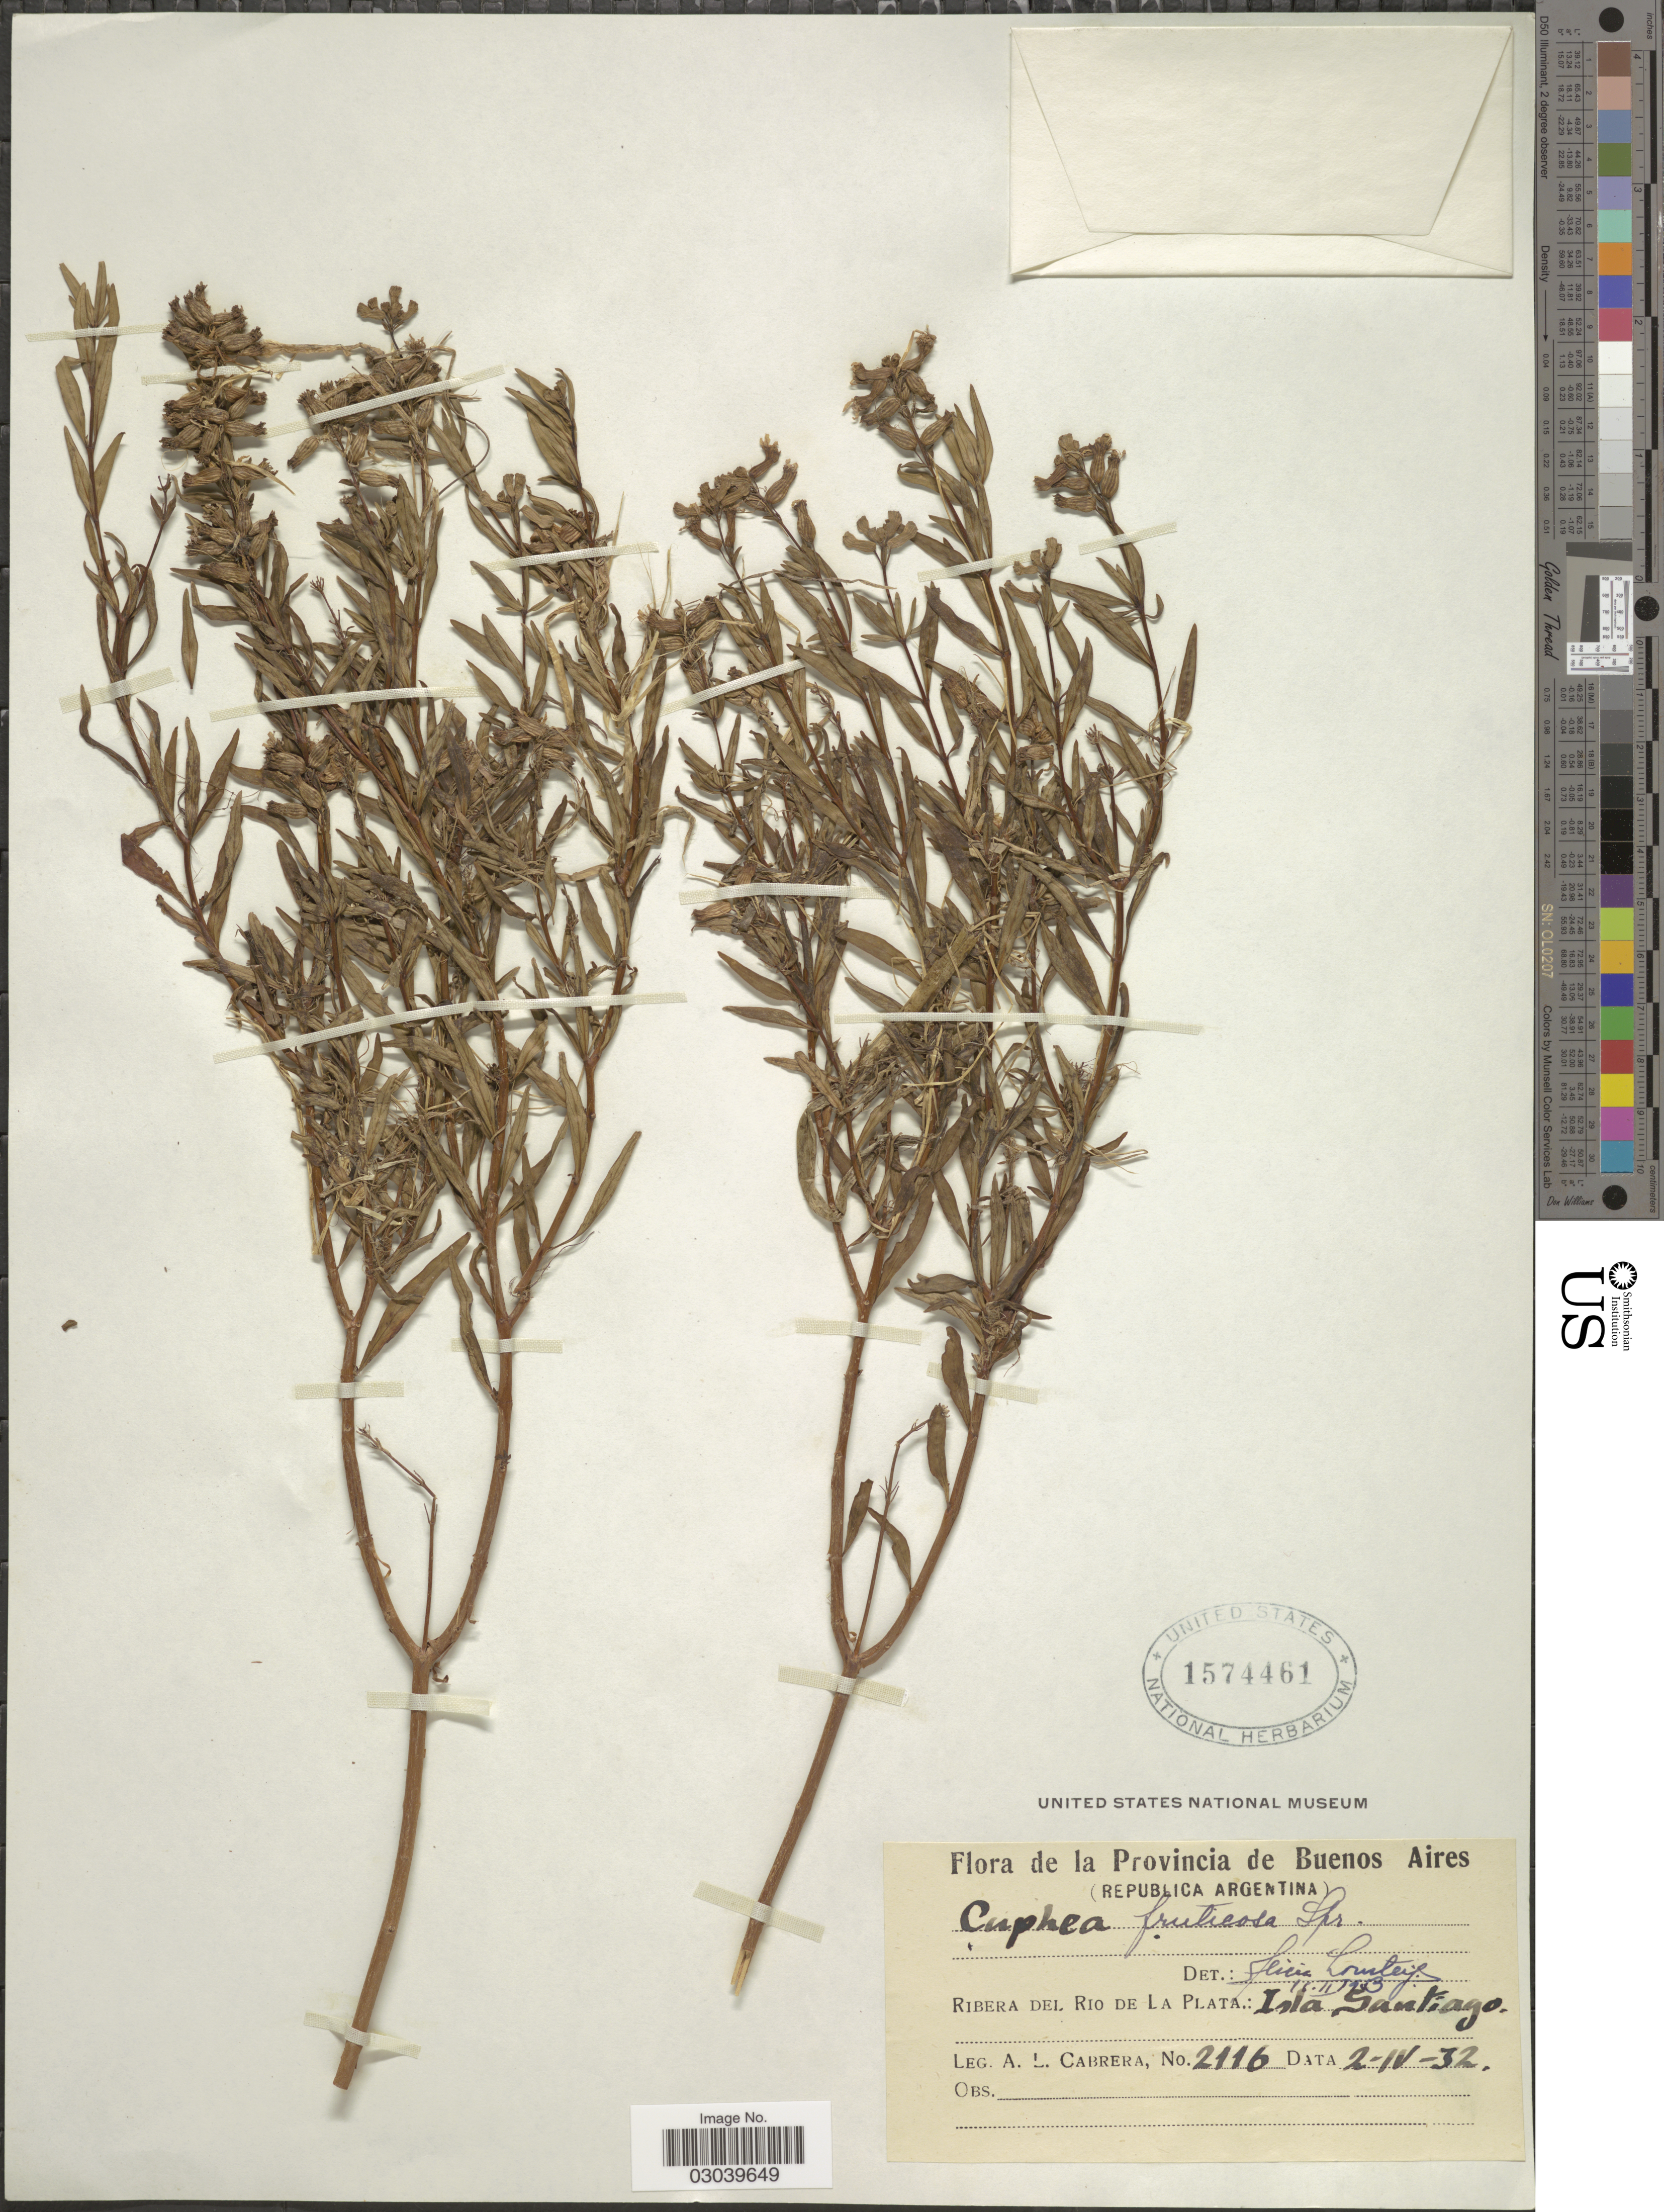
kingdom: Plantae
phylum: Tracheophyta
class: Magnoliopsida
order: Myrtales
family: Lythraceae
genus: Cuphea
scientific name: Cuphea fruticosa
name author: Spreng.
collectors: A. L. Cabrera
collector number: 2116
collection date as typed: Transcribed d/m/y: 2/4/32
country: Argentina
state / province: Buenos Aires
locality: Ribera del Rio de La Plata.: Isla Santiago.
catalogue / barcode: US 1574461